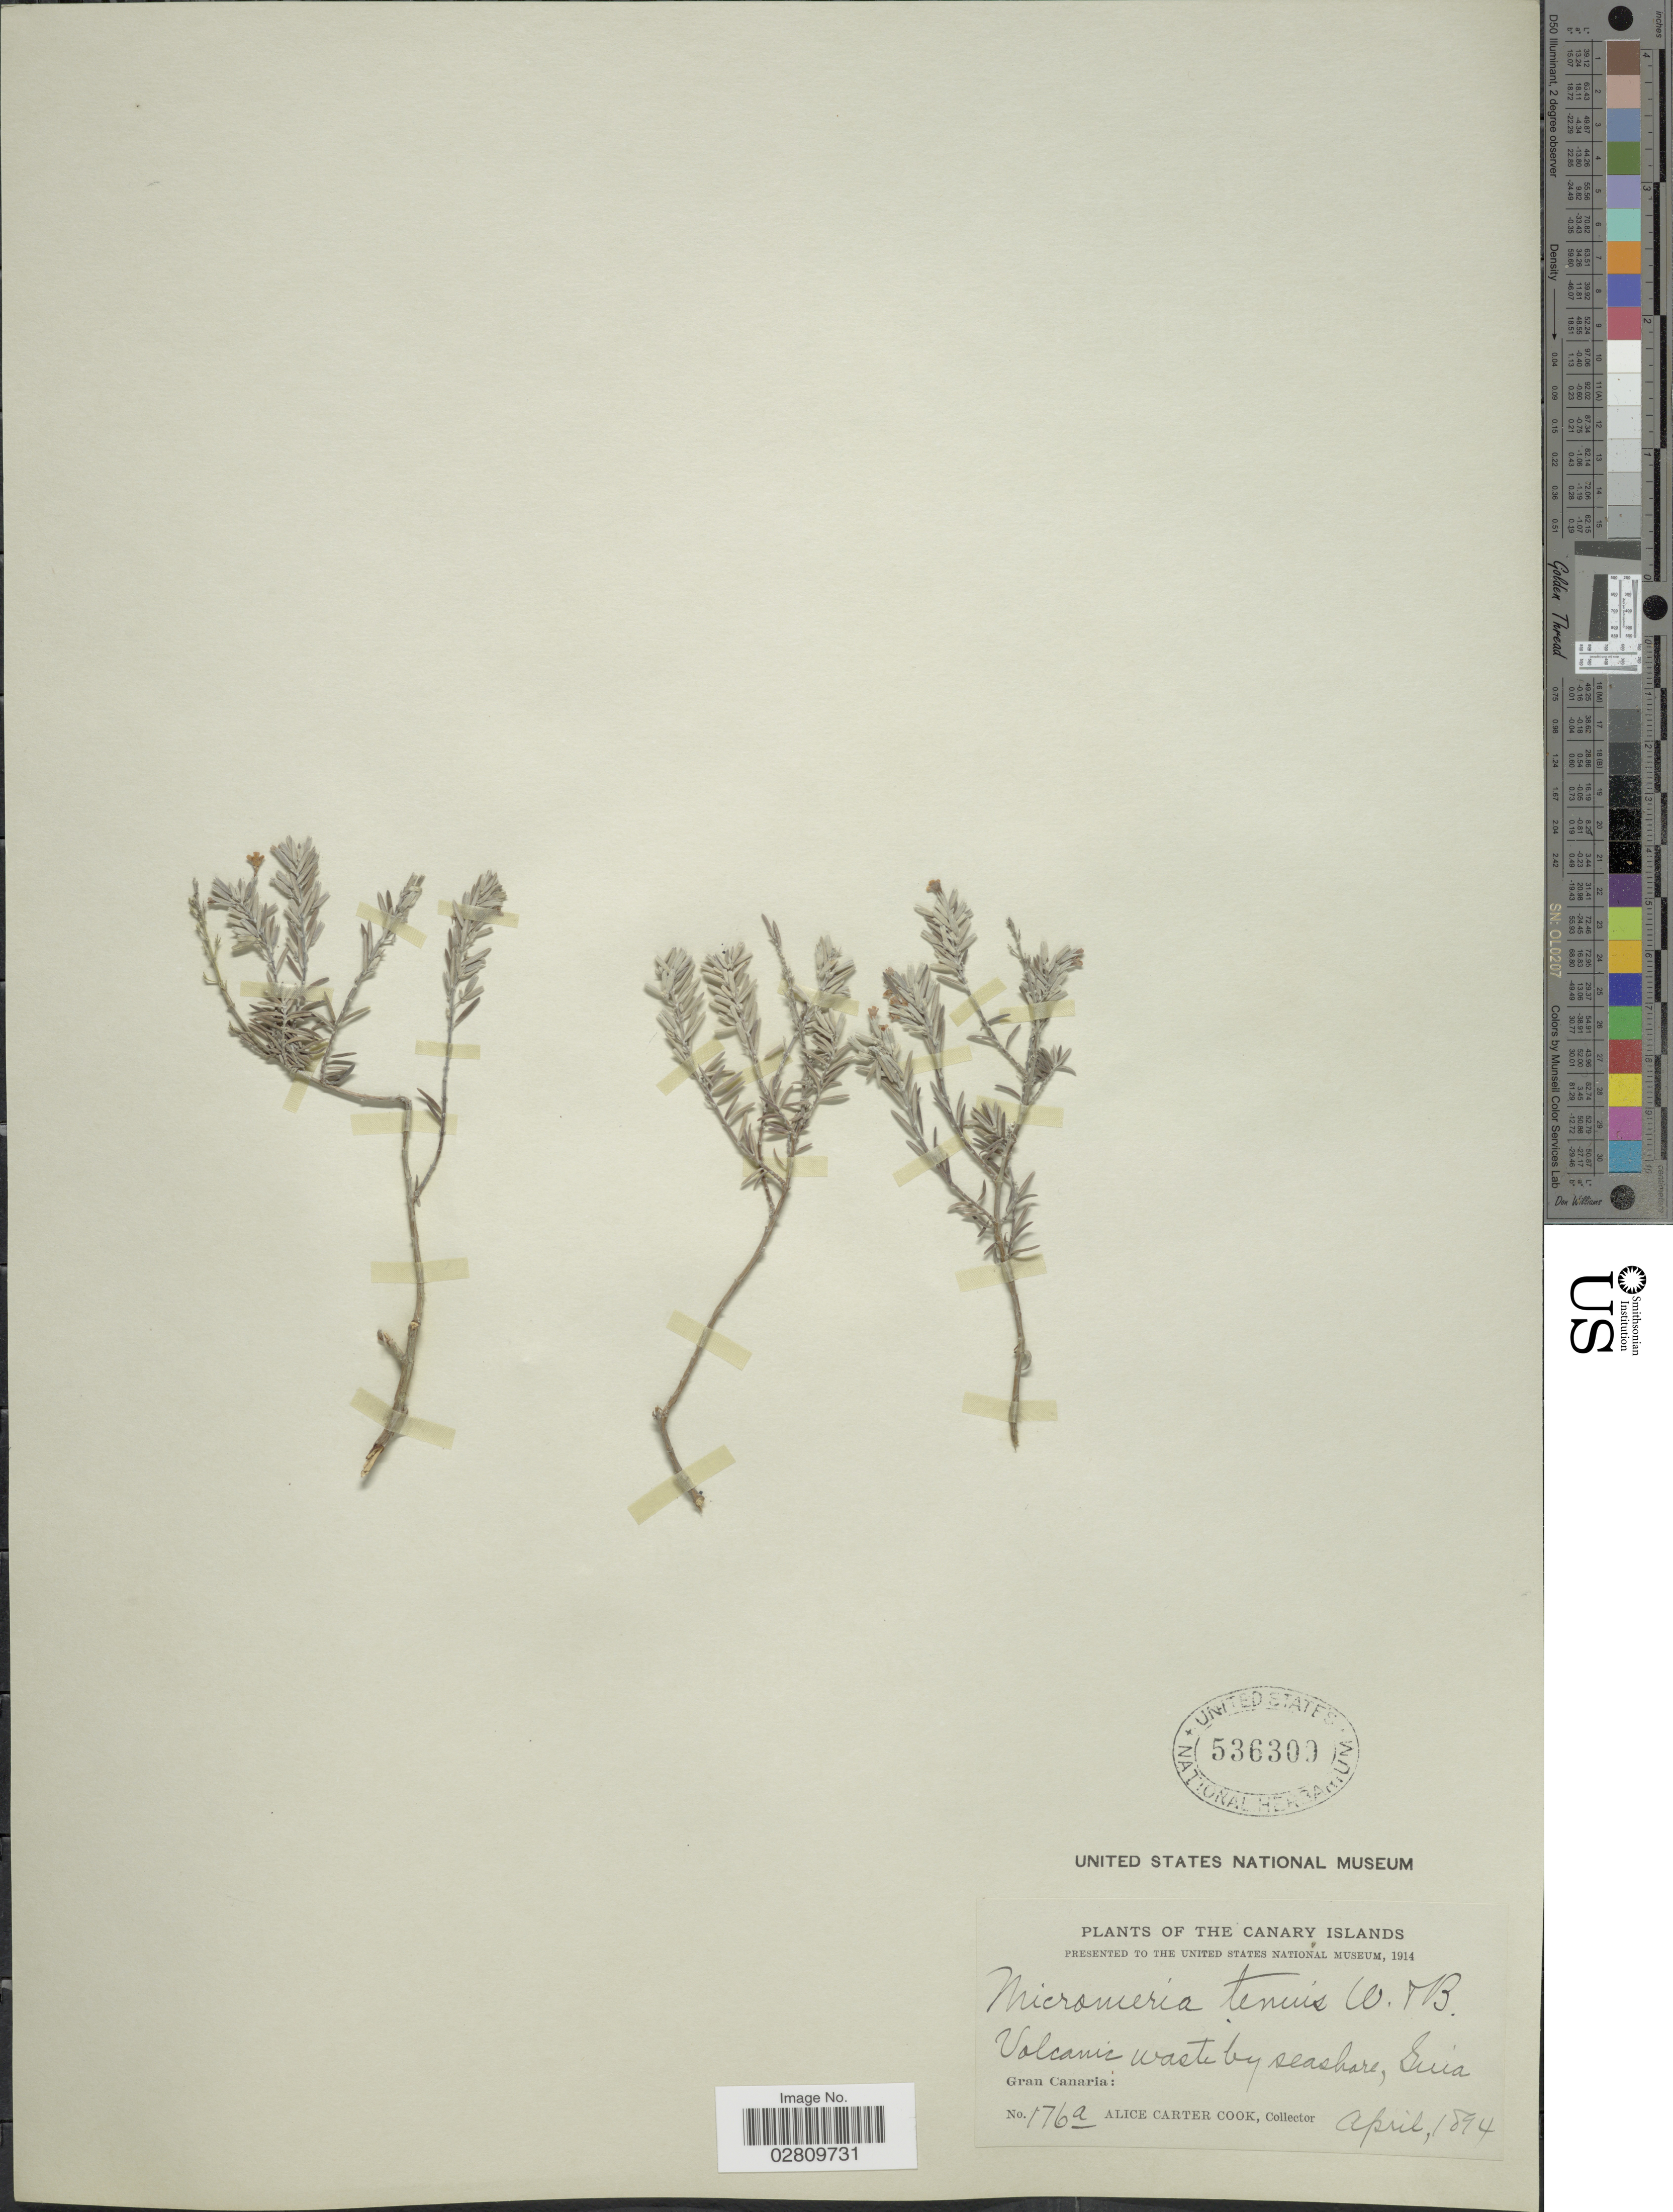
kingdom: Plantae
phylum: Tracheophyta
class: Magnoliopsida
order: Lamiales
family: Lamiaceae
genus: Micromeria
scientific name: Micromeria tenuis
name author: (Link) D.A. Webb & Berthel.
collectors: Alice C. Cook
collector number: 176a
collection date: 1894-04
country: Spain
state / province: Canarias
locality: Canary Islands. Volcanic waste by seashore, Guia. Gran Canaria.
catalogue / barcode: US 536309